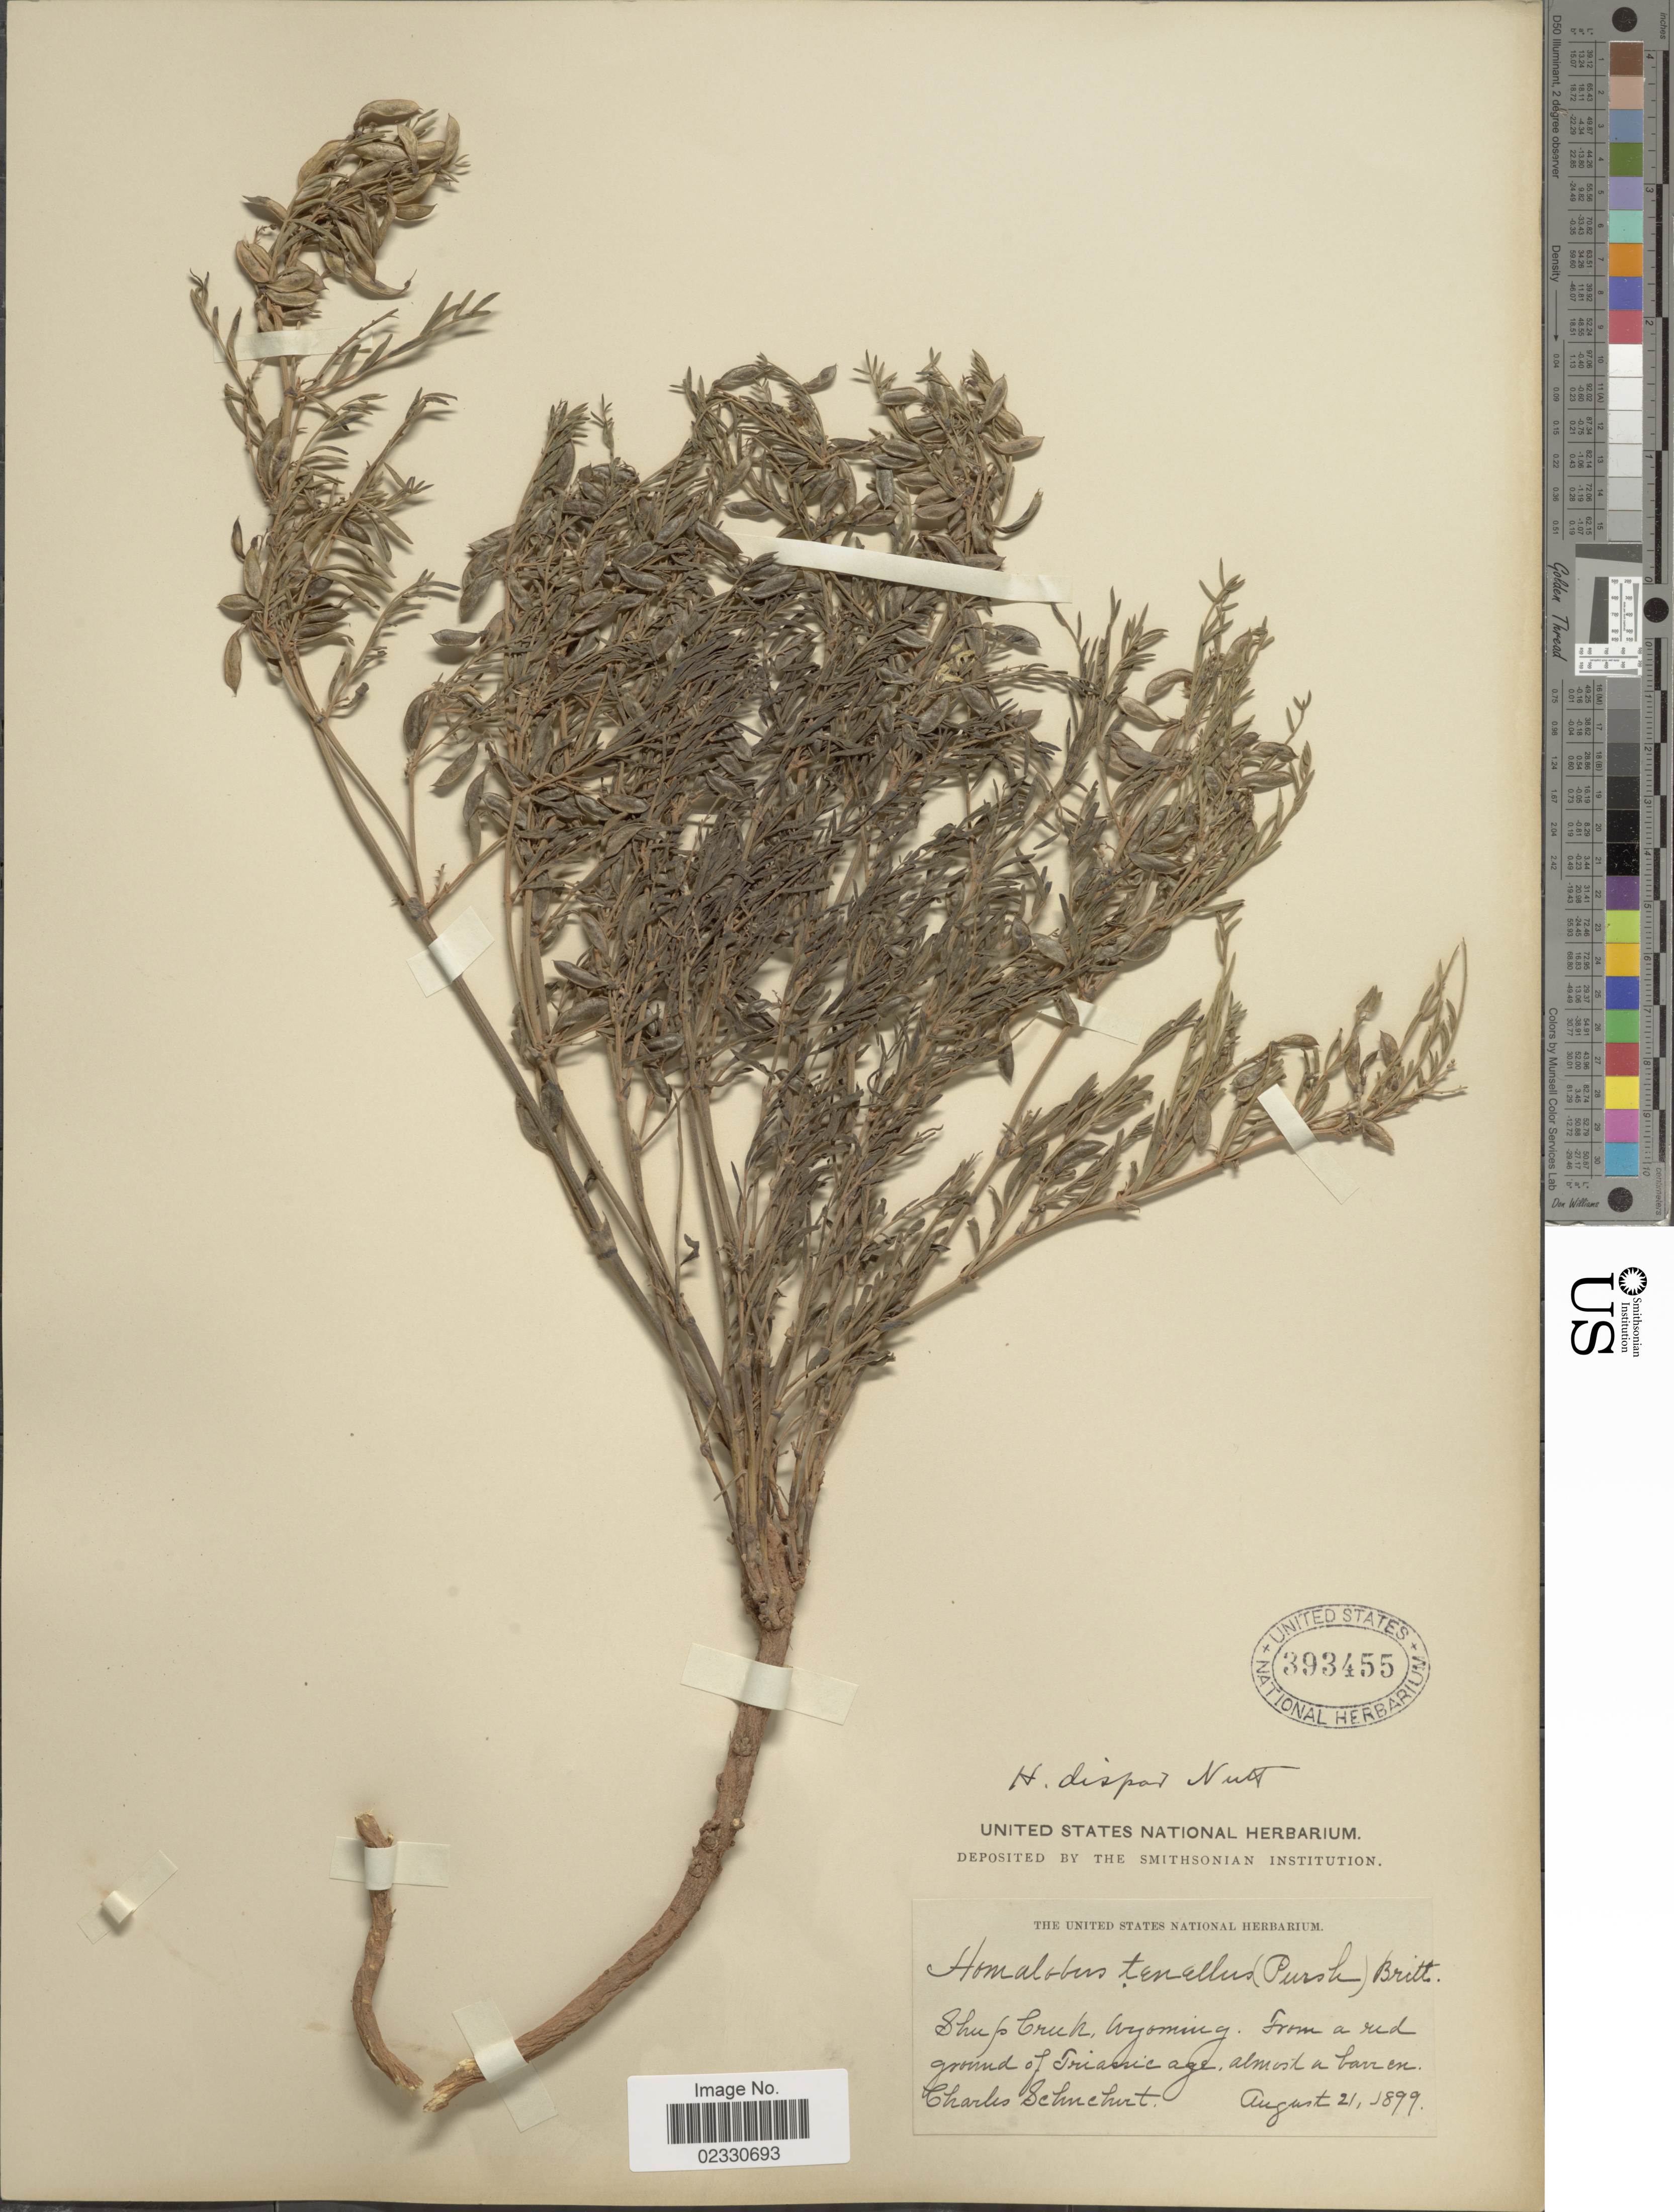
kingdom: Plantae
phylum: Tracheophyta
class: Magnoliopsida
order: Fabales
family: Fabaceae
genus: Astragalus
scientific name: Astragalus multiflorus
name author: (Pursh) A. Gray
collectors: C. Schuchert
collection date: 1899-08-21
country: United States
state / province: Wyoming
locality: Shup Creek, almost a barren.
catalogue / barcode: US 393455